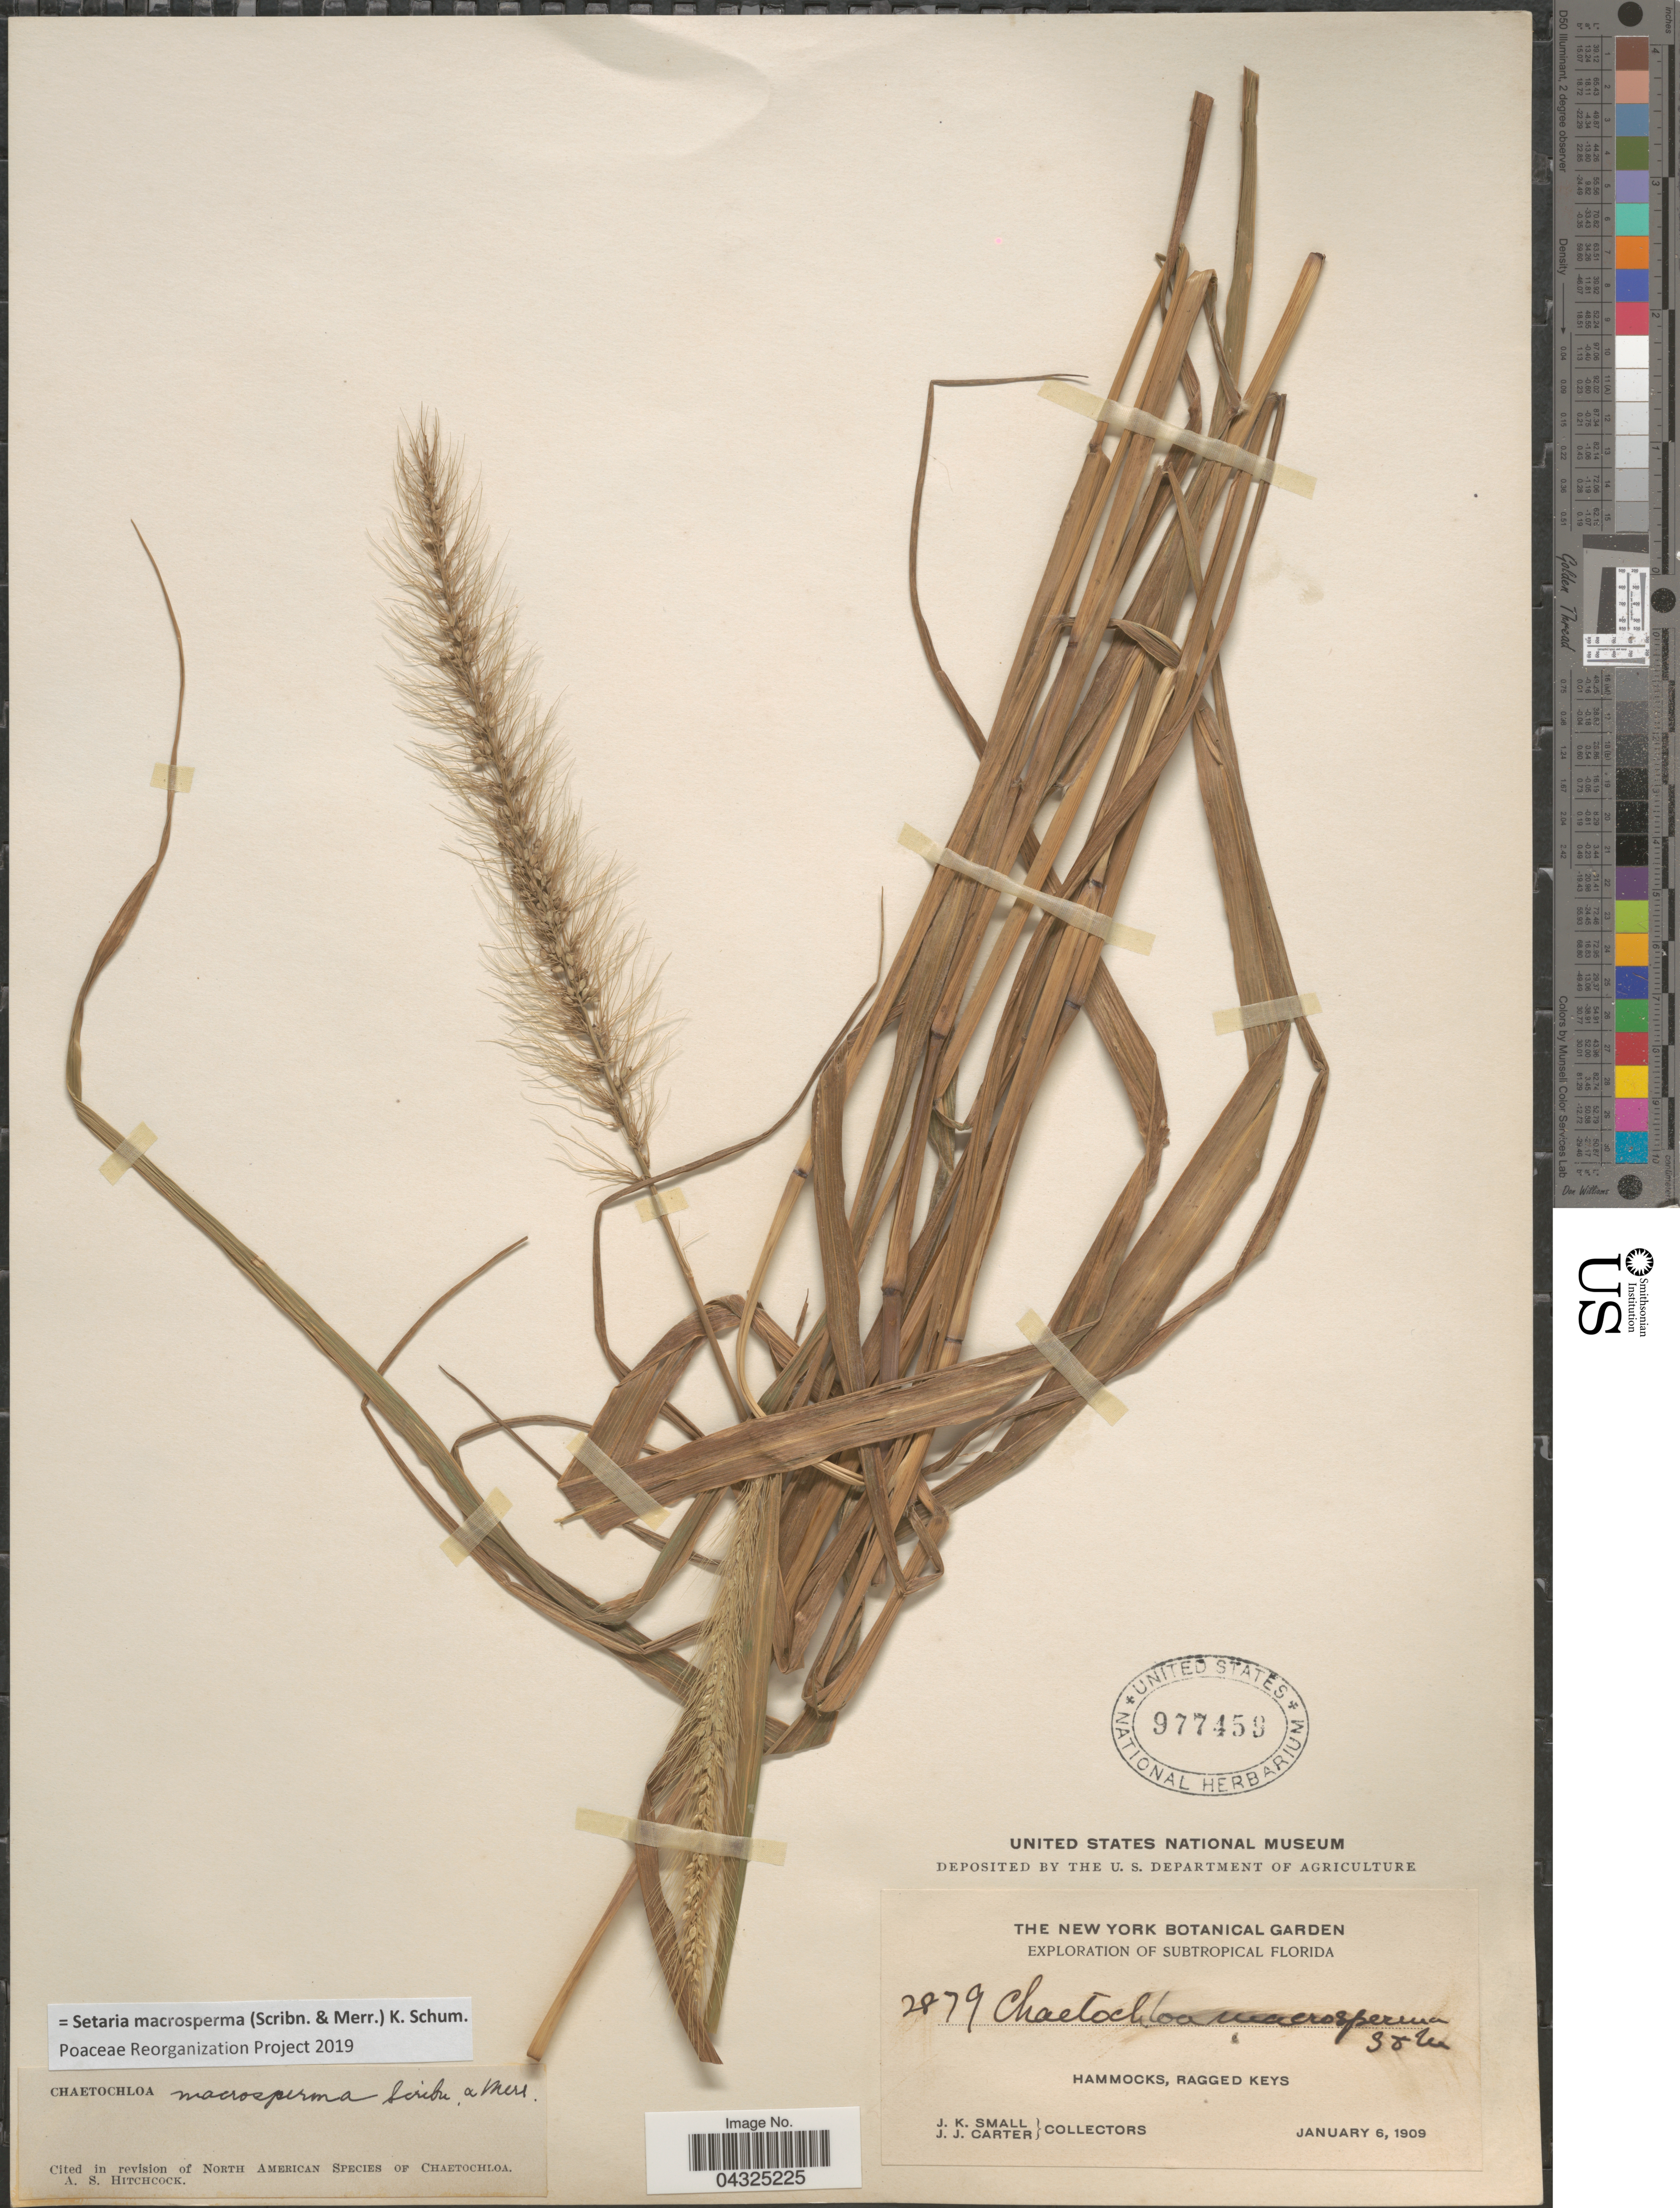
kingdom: Plantae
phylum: Tracheophyta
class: Liliopsida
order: Poales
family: Poaceae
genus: Setaria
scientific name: Setaria macrosperma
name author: (Scribn. & Merr.) K. Schum.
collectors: J. K. Small & J. Carter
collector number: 2879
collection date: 1909-01-06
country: United States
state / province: Florida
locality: Exploration of Subtropical Florida. Hammocks, Ragged Keys.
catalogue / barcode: US 977459